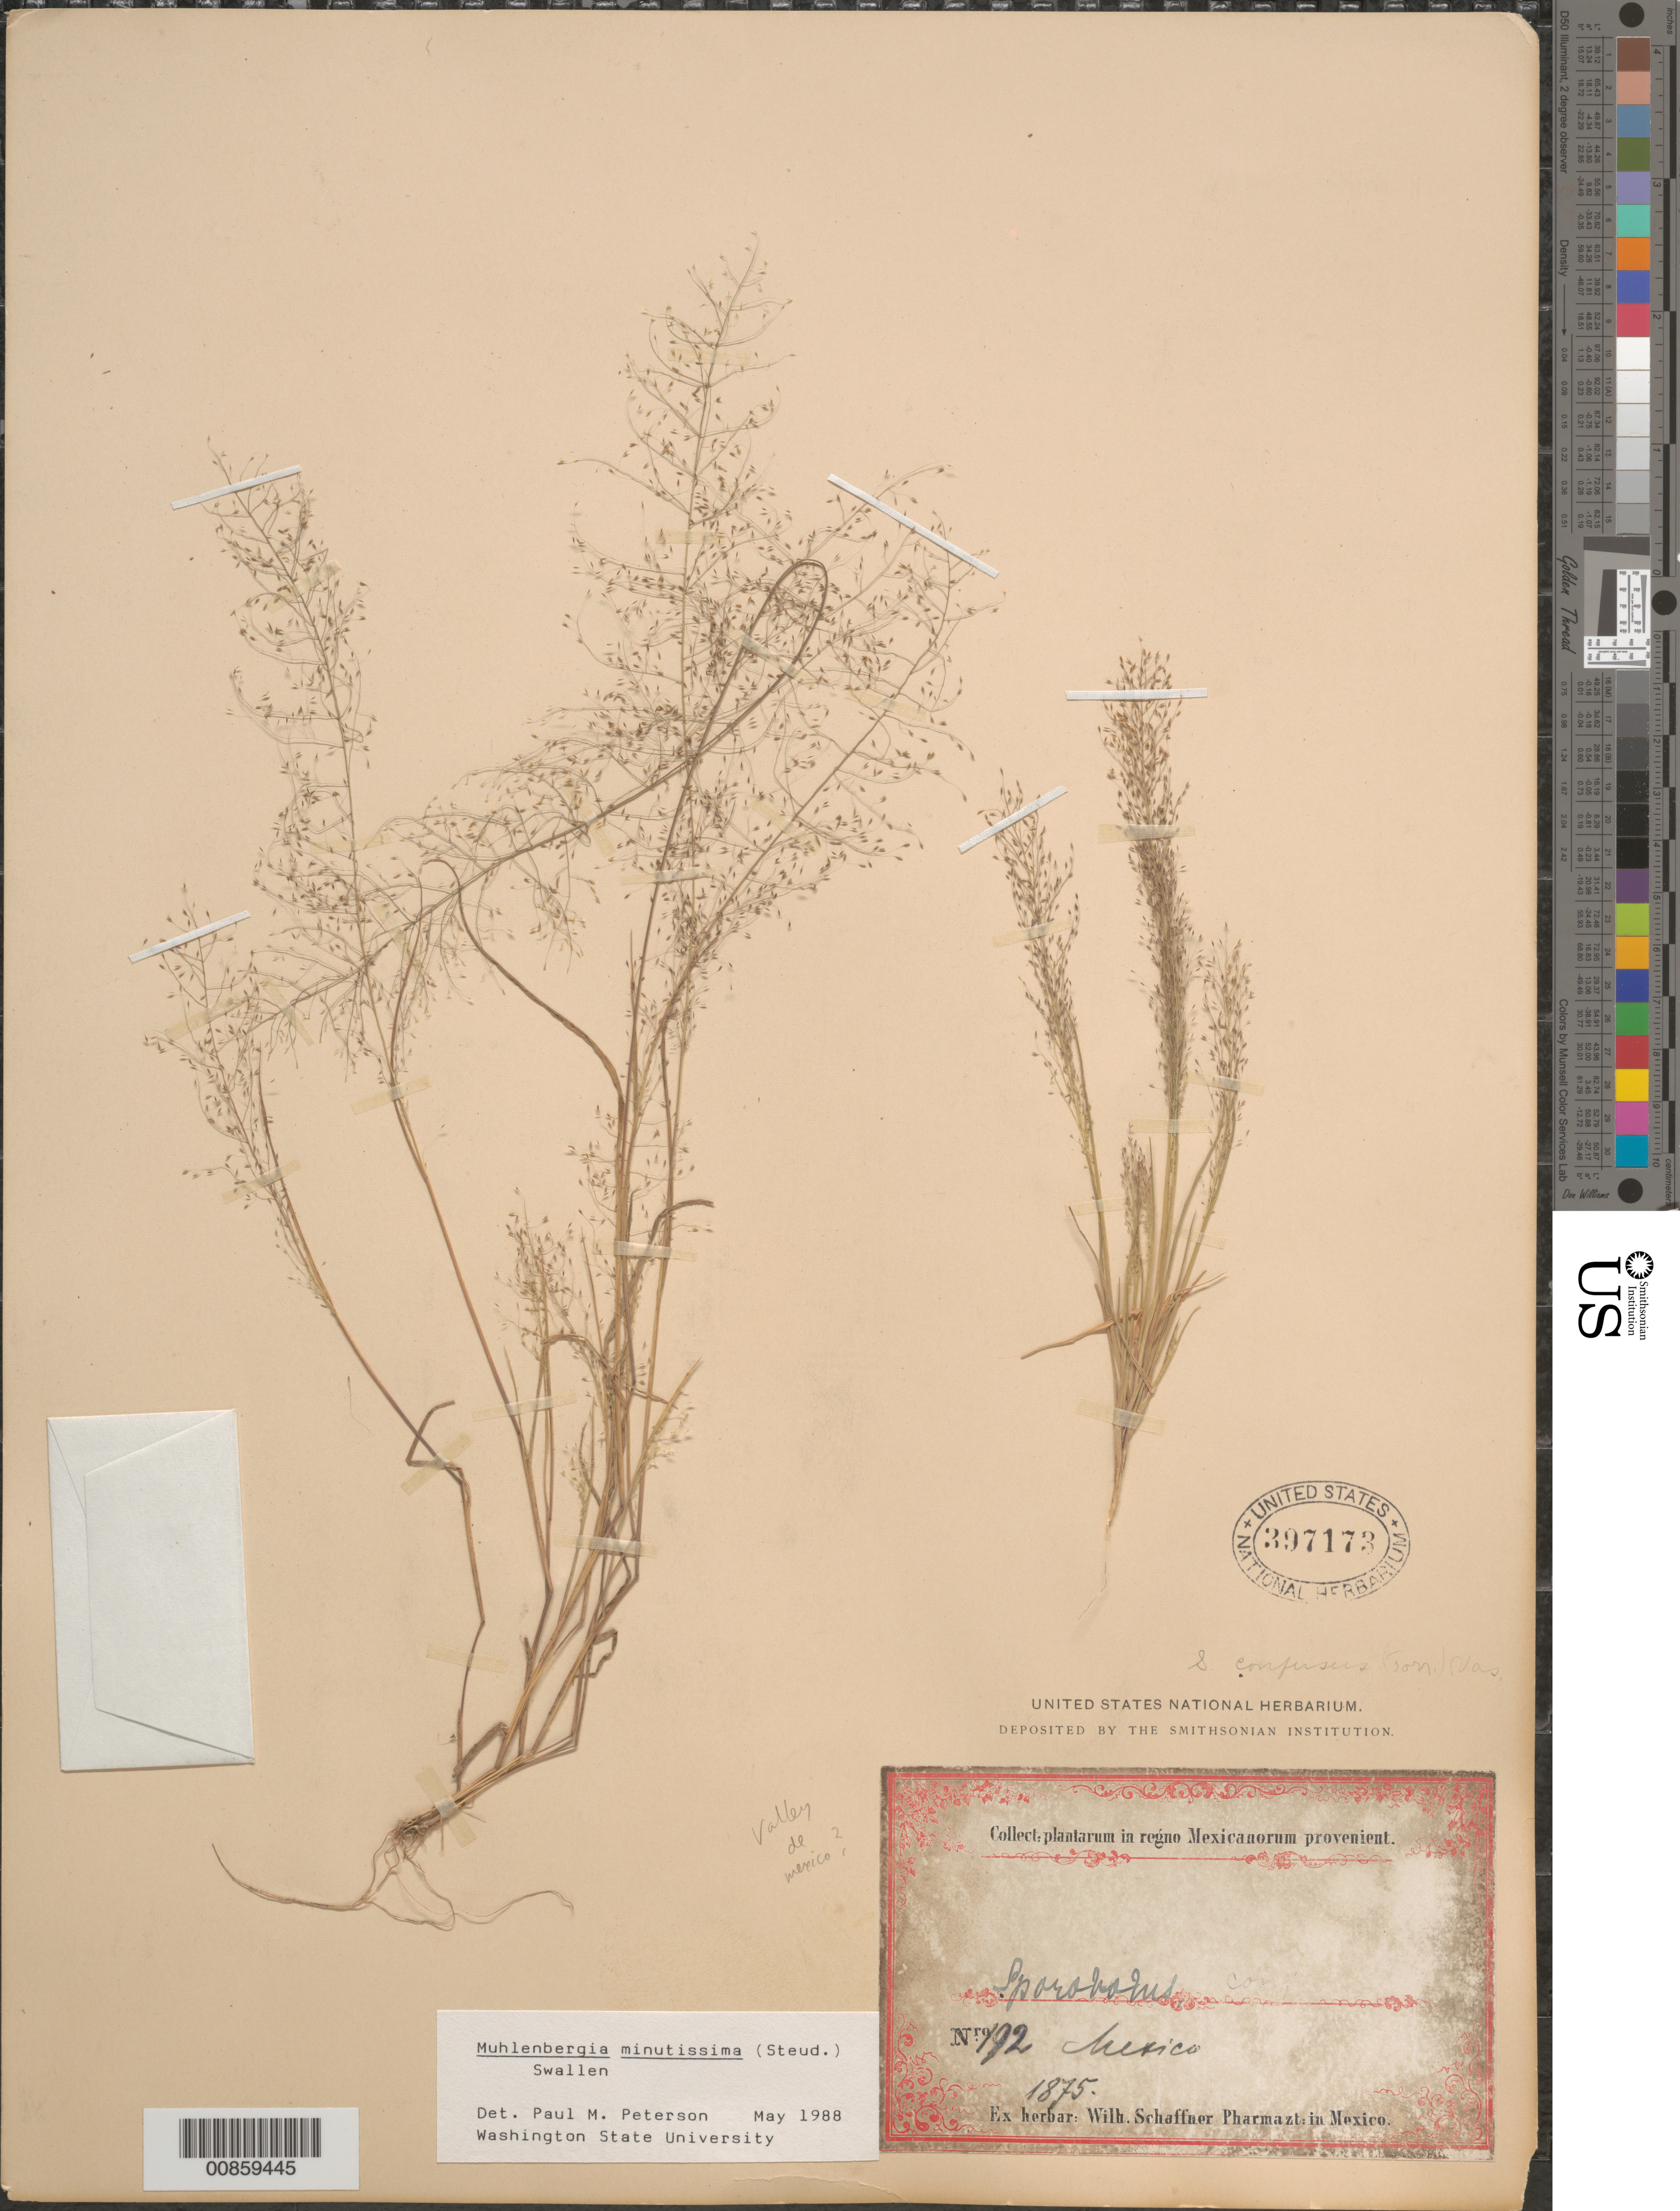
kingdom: Plantae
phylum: Tracheophyta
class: Liliopsida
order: Poales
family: Poaceae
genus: Muhlenbergia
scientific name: Muhlenbergia minutissima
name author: (Steud.) Swallen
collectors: W. Schaffner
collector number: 192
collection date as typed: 1875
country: Mexico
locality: Mexico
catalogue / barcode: US 397173